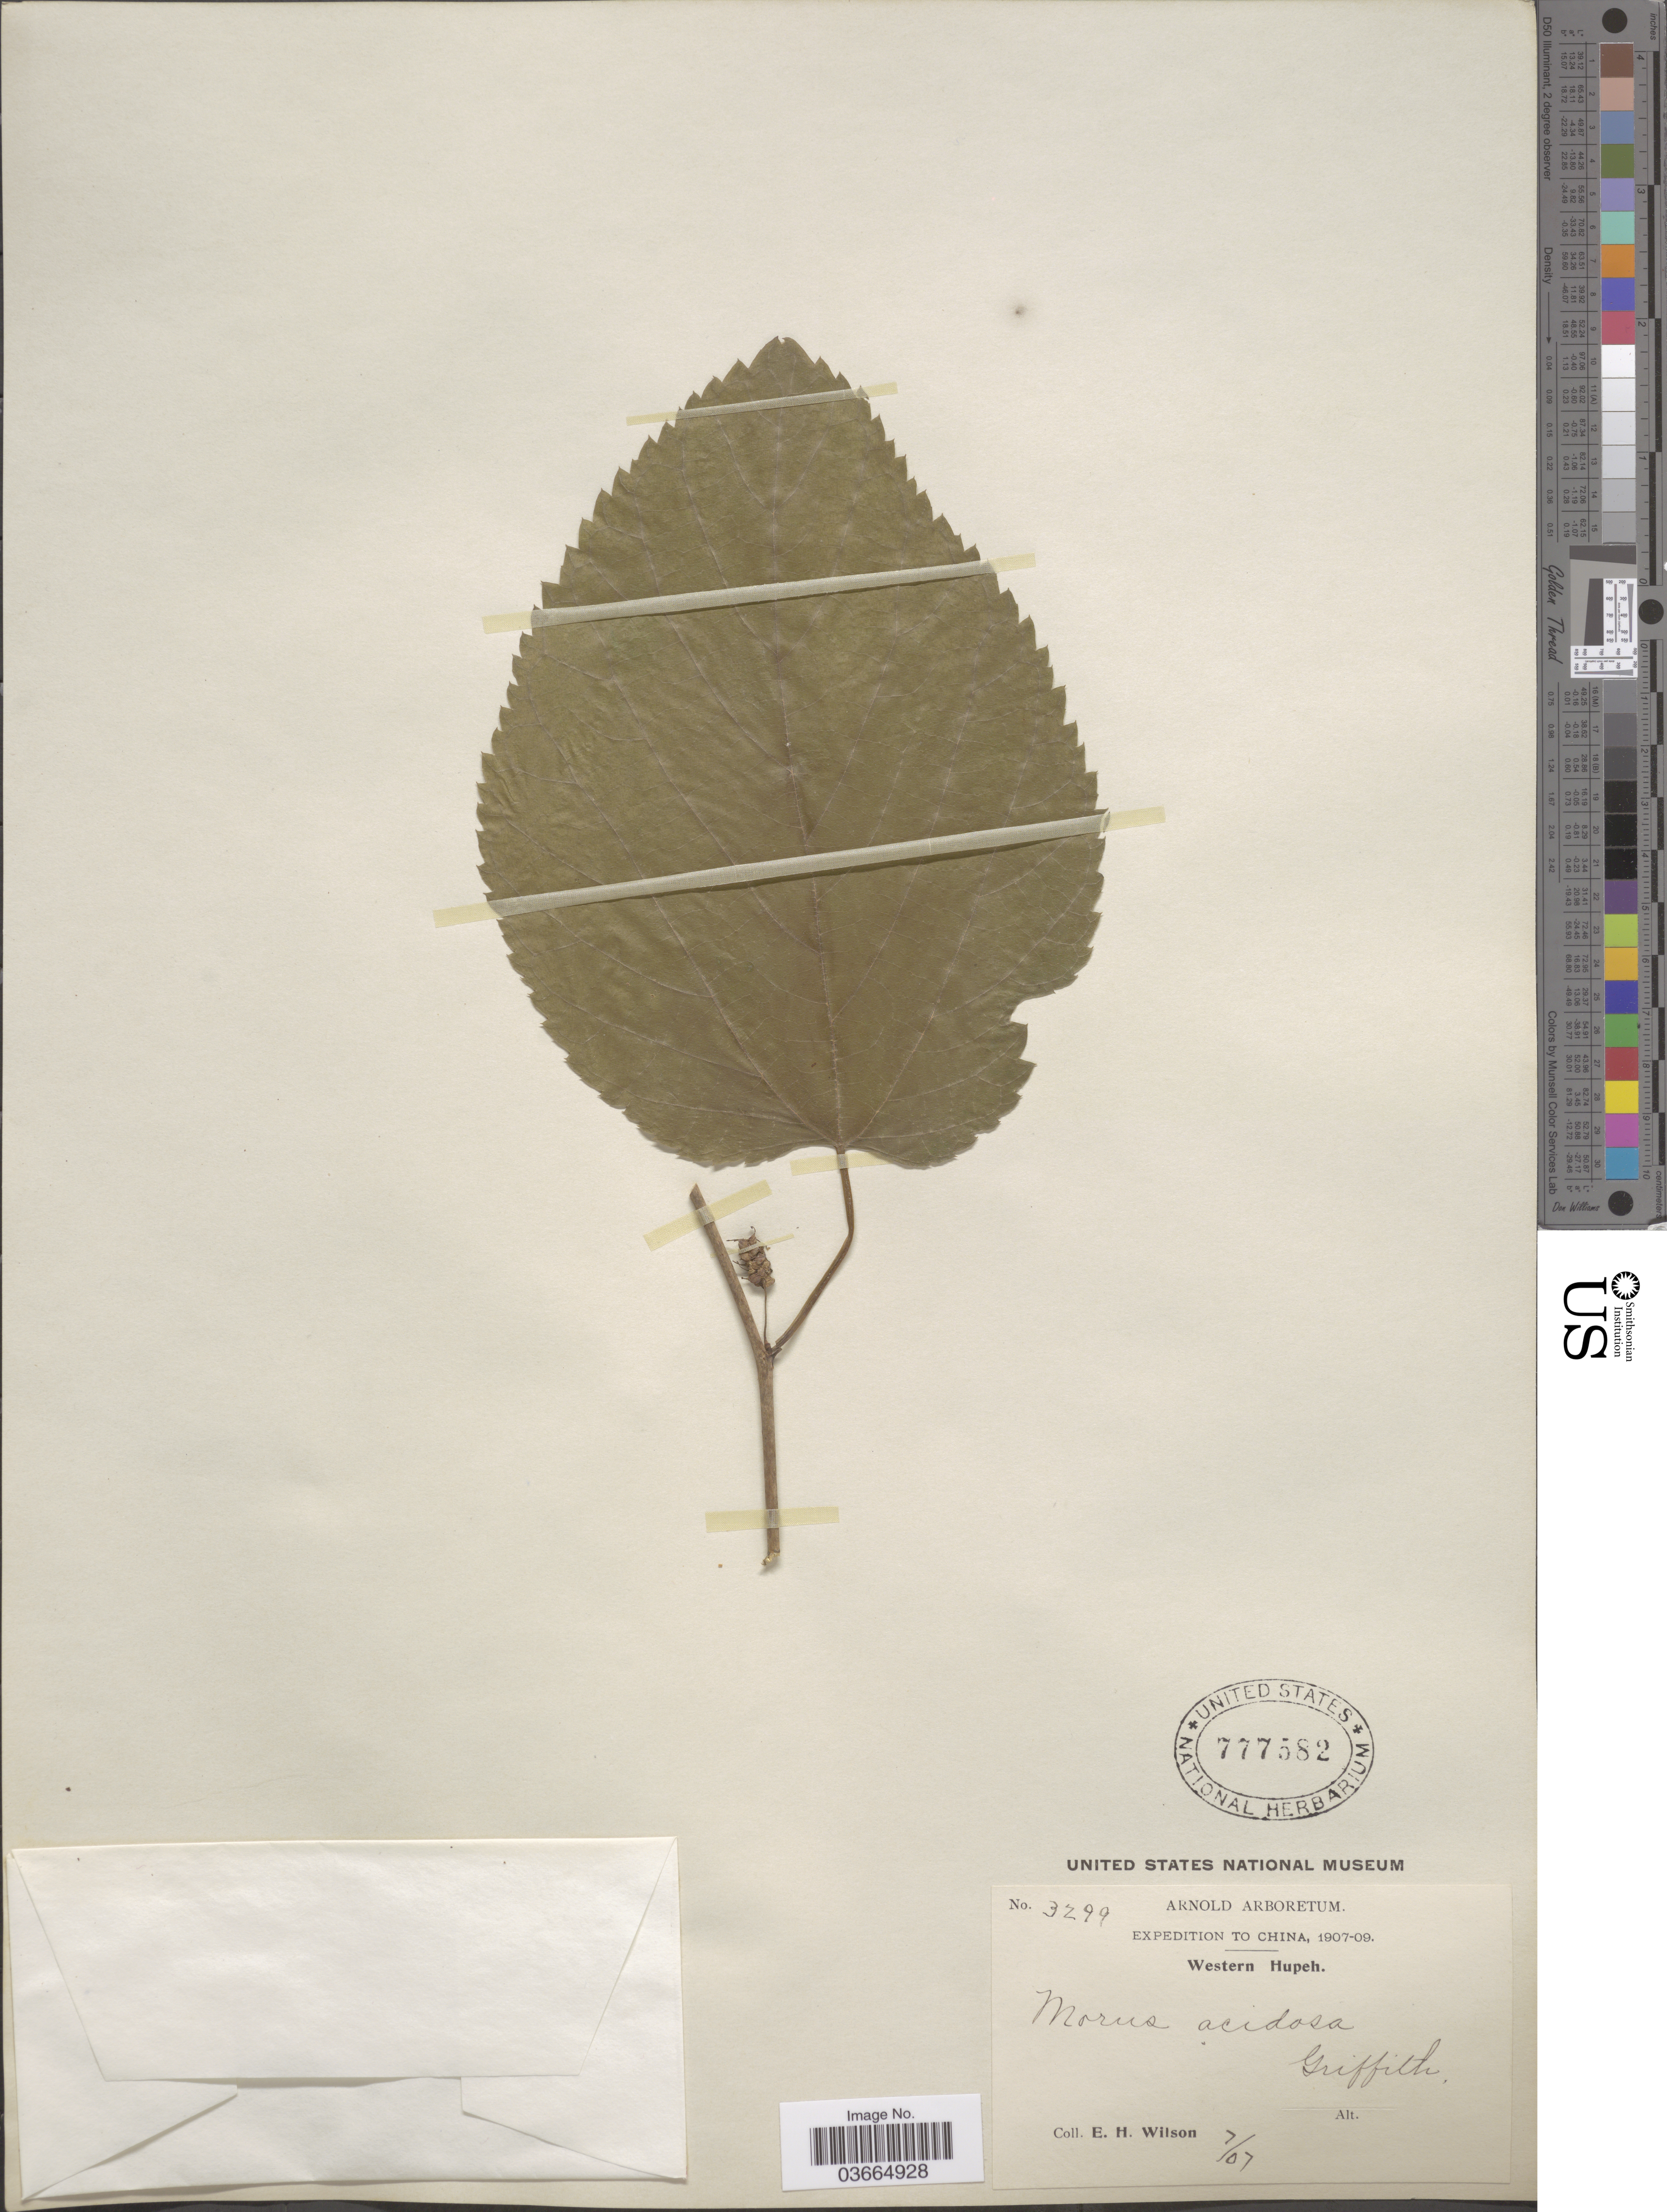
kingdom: Plantae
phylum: Tracheophyta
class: Magnoliopsida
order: Rosales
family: Moraceae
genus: Morus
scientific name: Morus acidosa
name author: Griff.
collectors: E. Wilson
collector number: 3299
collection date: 1907-07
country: China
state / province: Hubei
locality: Western Hupeh.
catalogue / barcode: US 777582